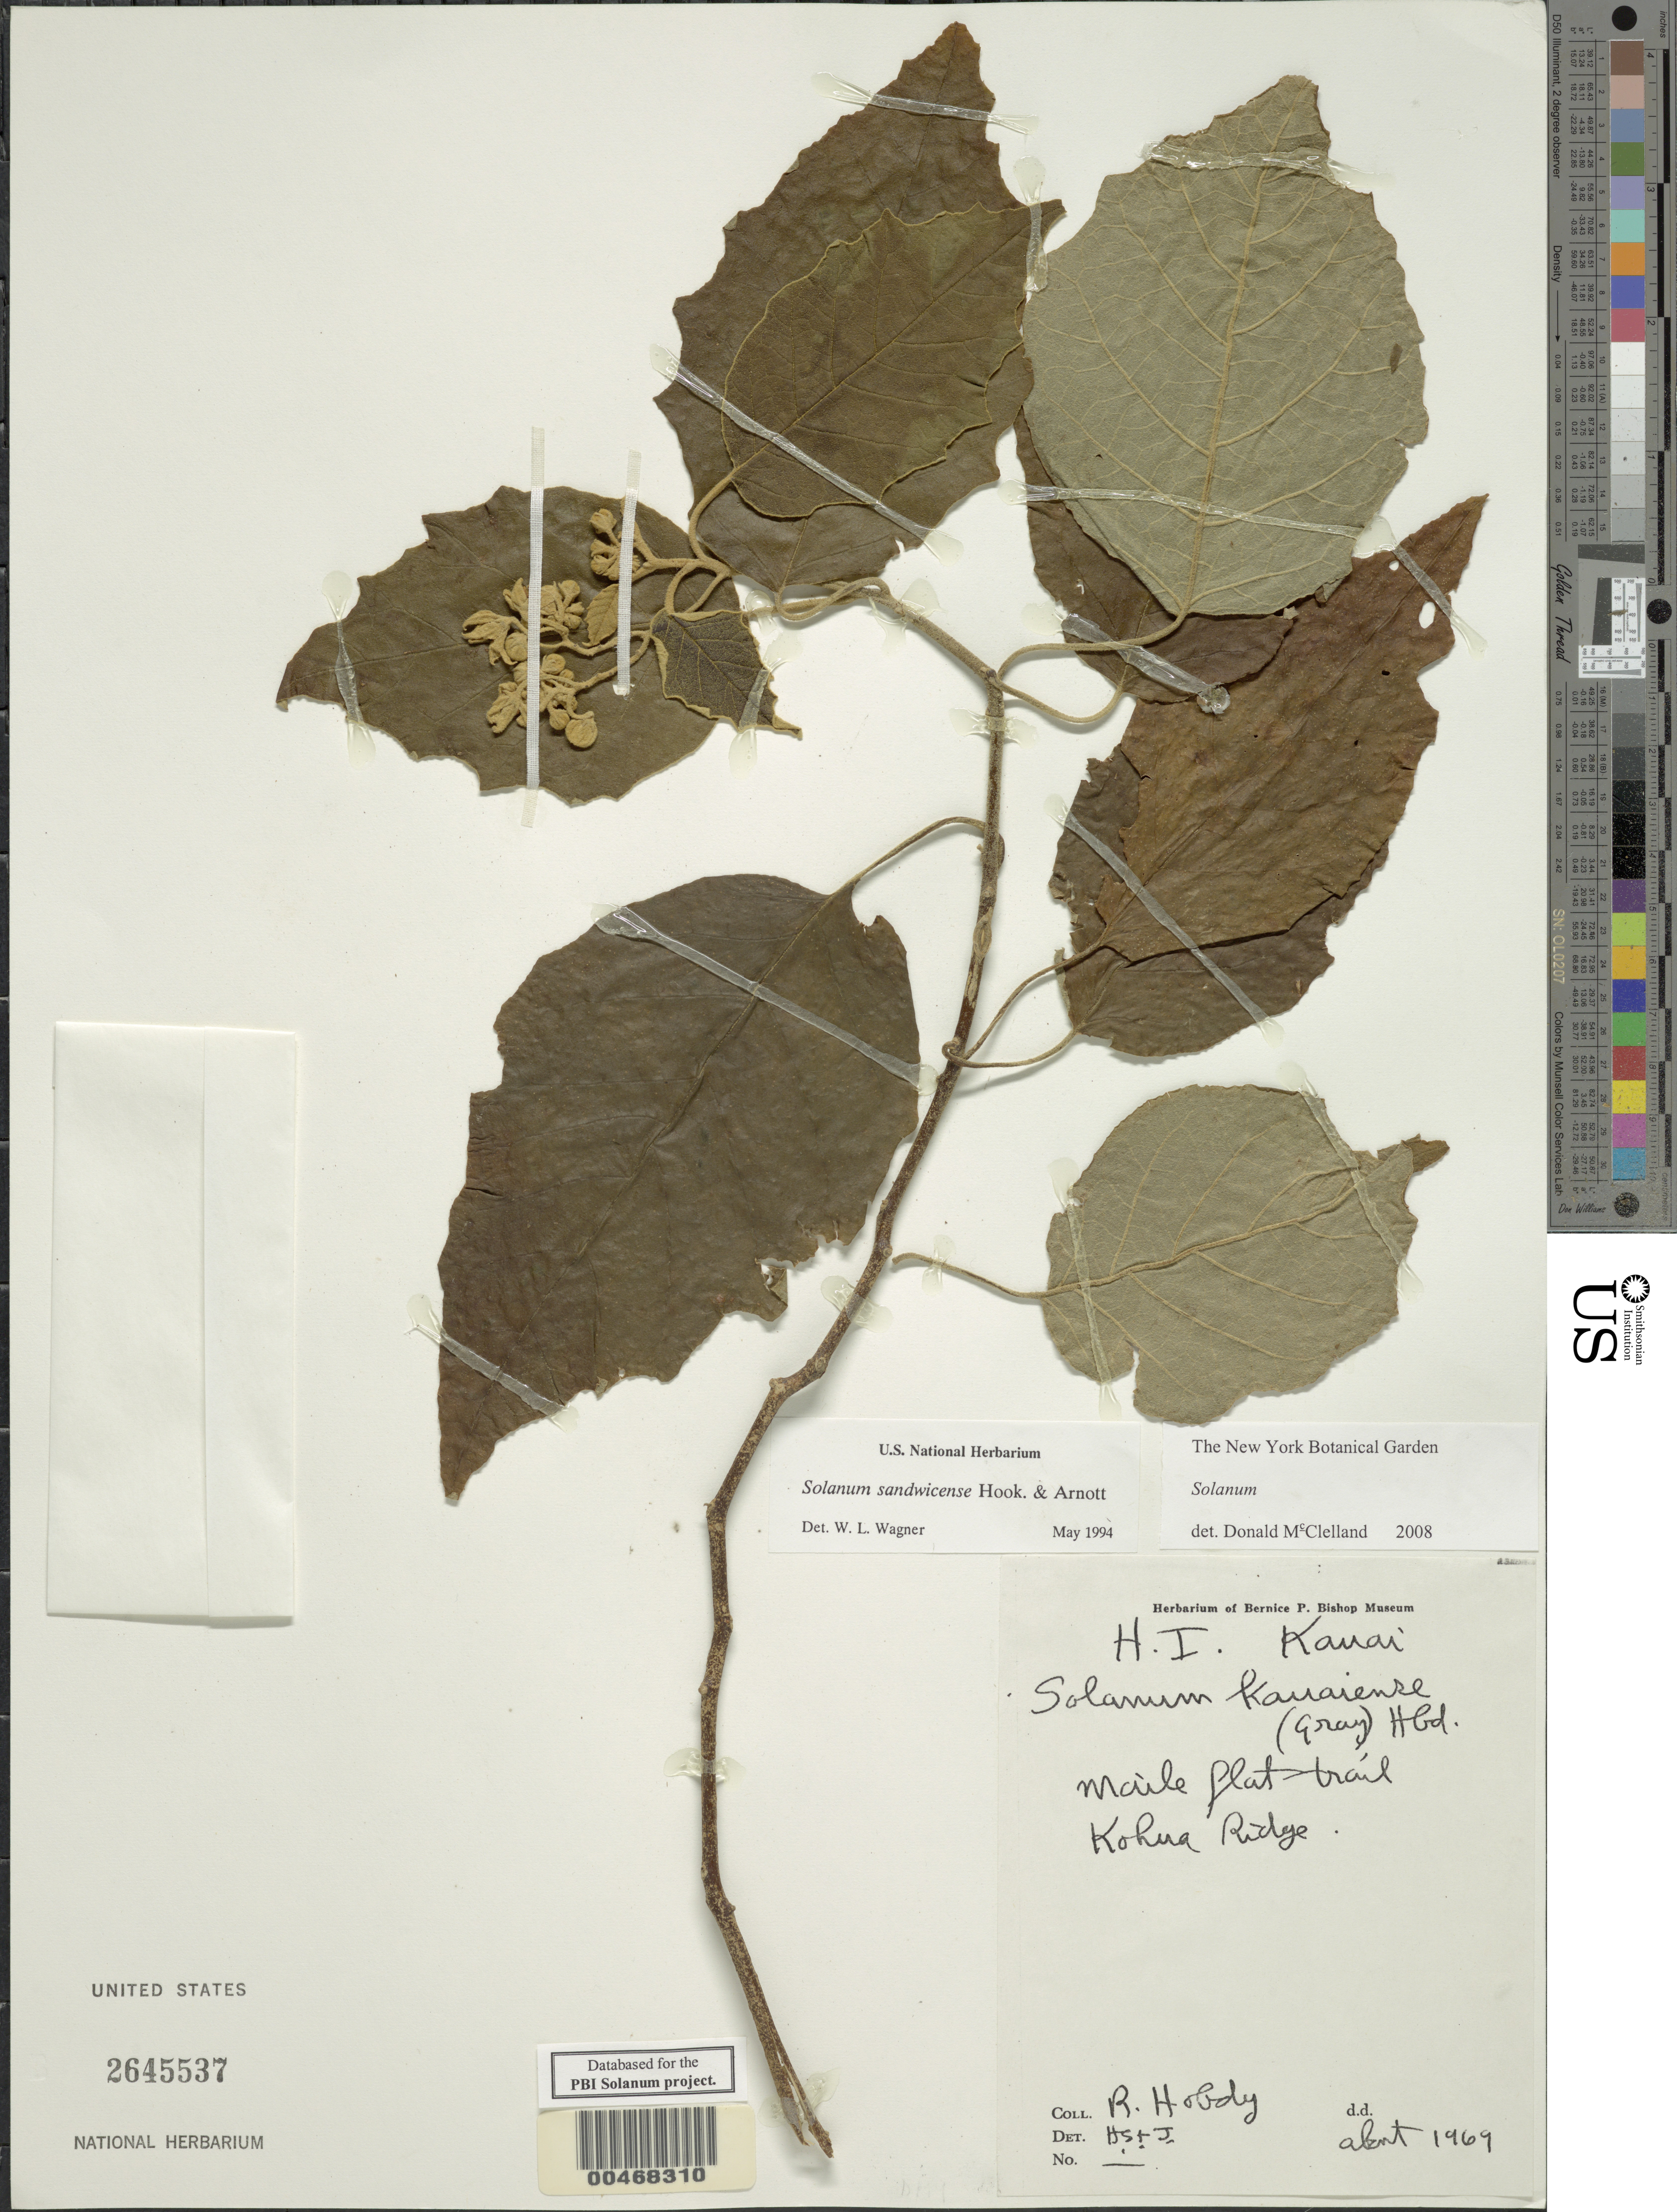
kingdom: Plantae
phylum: Tracheophyta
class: Magnoliopsida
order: Solanales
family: Solanaceae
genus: Solanum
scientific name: Solanum sandwicense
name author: Hook. & Arn.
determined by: Wagner, W. L., (BOT), Smithsonian Institution - National Museum of Natural History (UNITED STATES)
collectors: R. Hobdy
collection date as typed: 1969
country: United States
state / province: Hawaii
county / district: Kauai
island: Kaua'i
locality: Maile Flat Trail, Kohua Ridge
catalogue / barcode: US 2645537